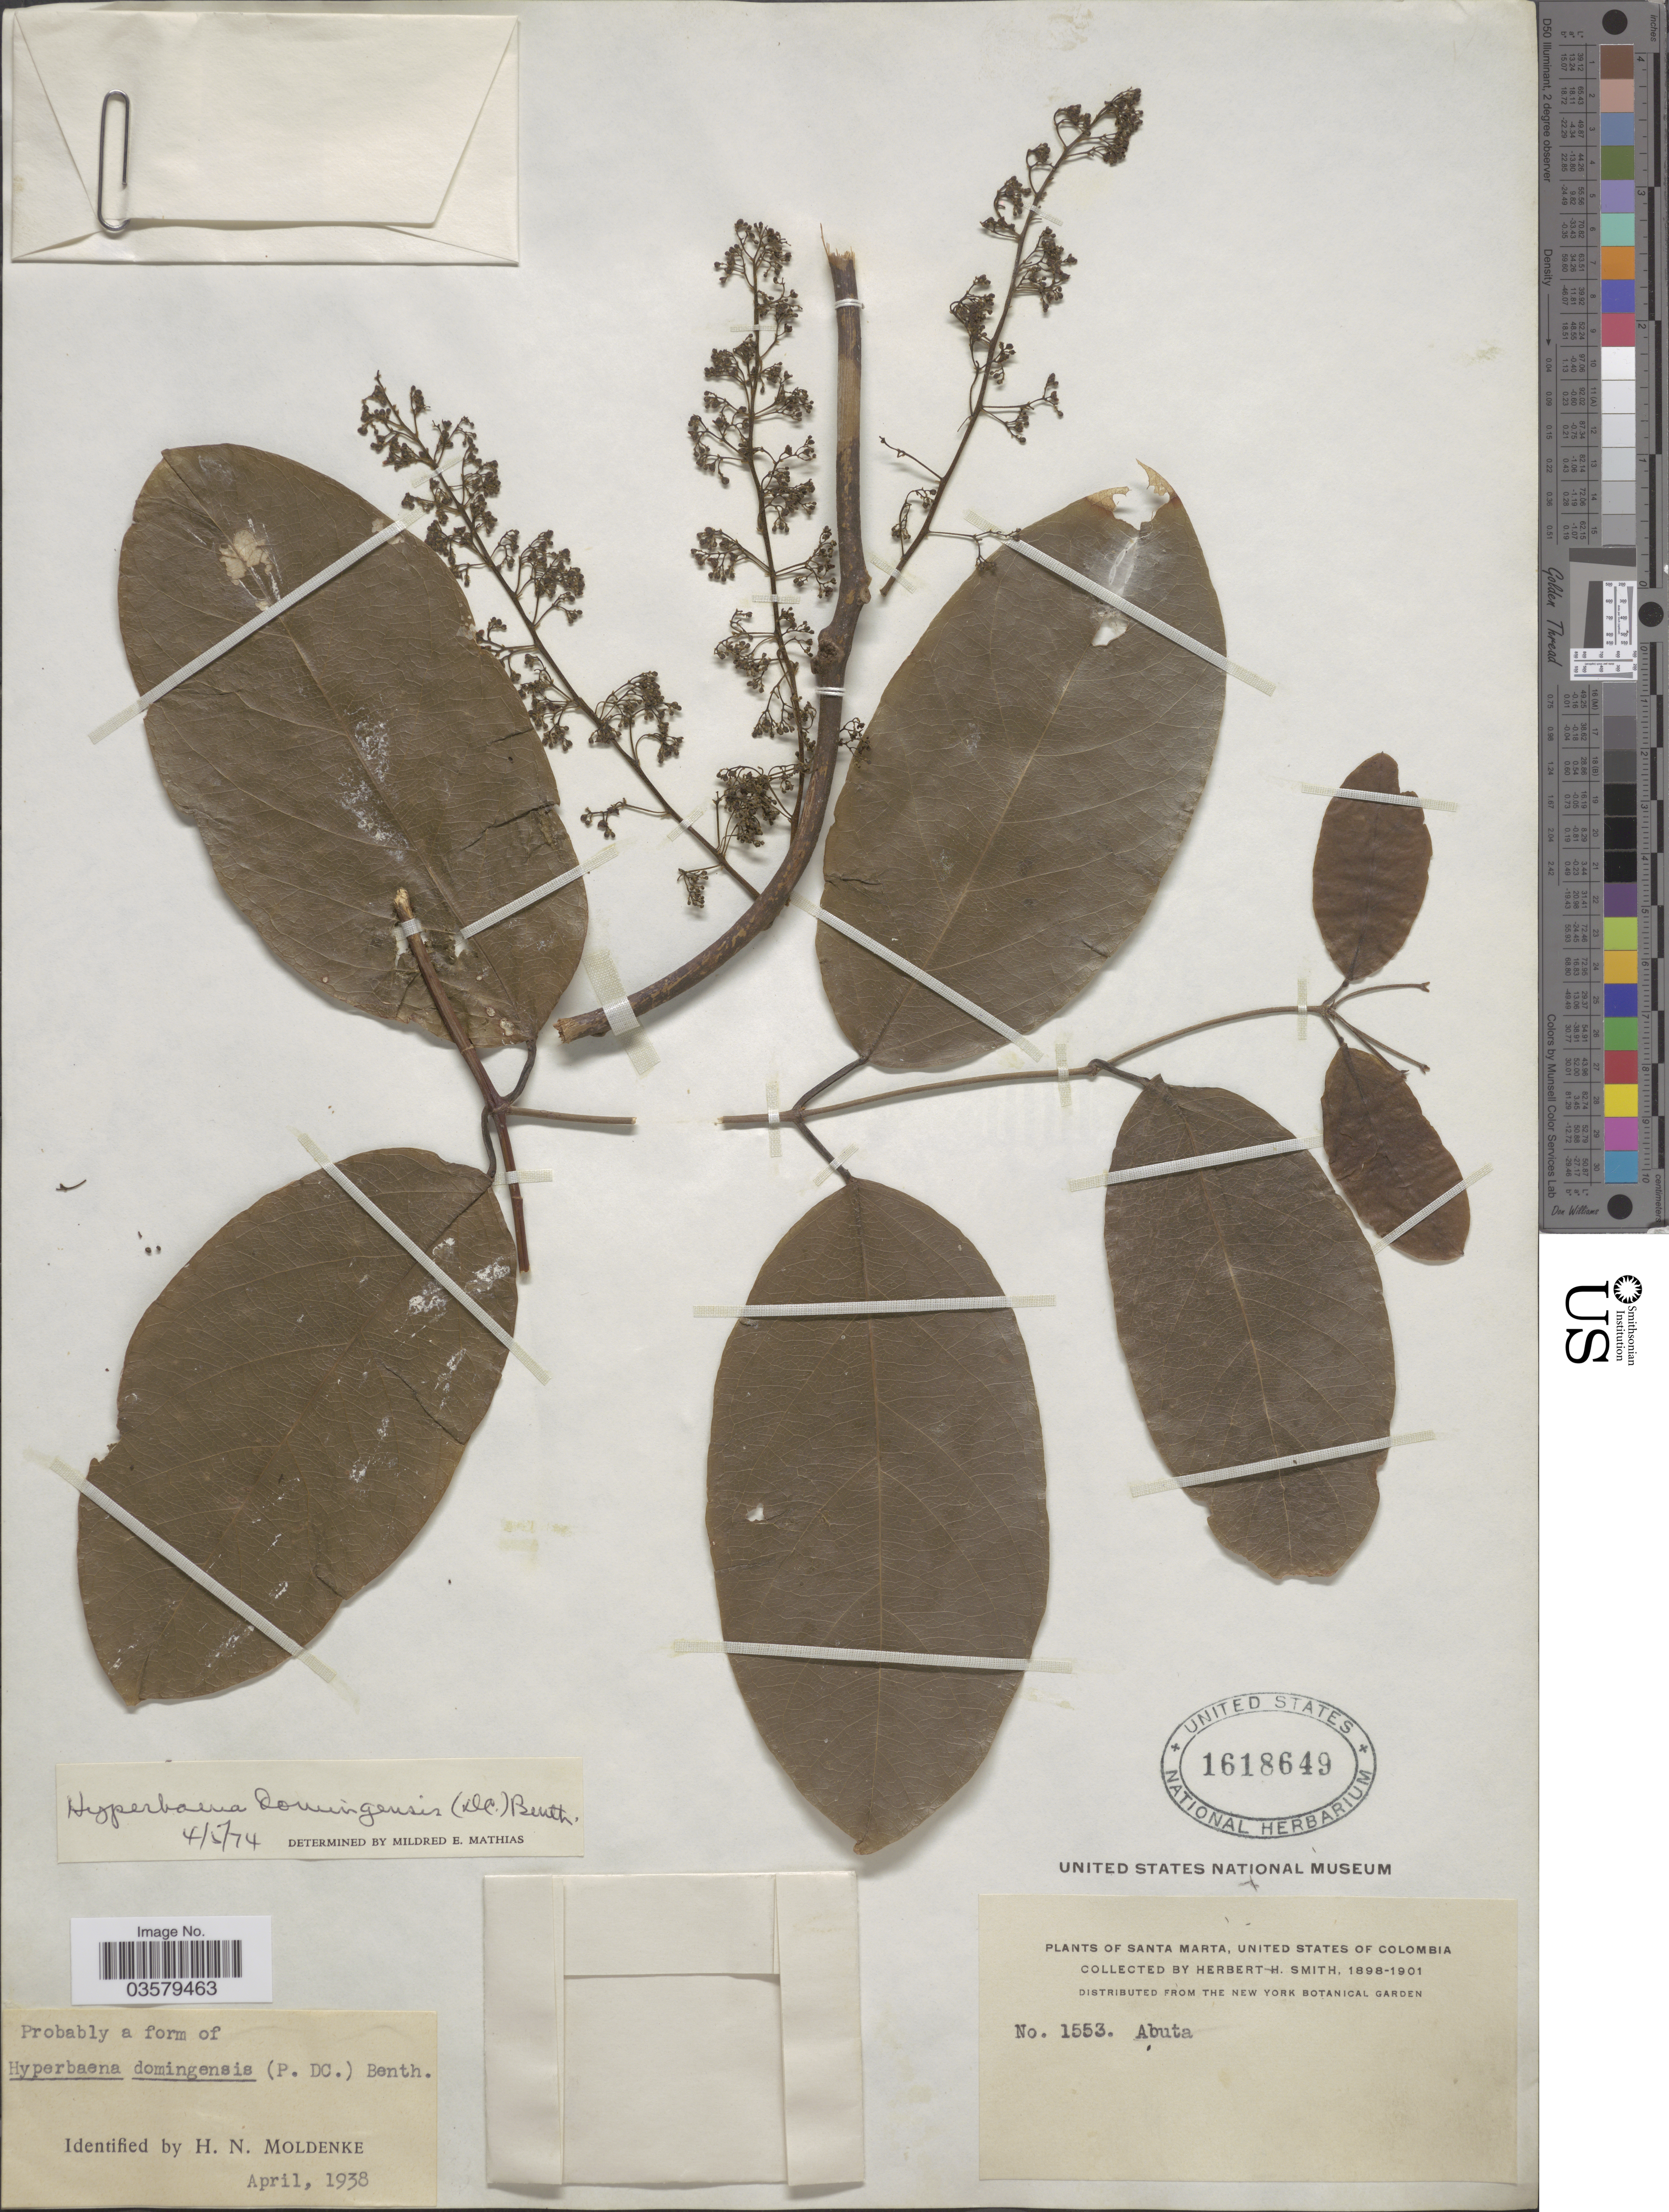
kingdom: Plantae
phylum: Tracheophyta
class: Magnoliopsida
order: Ranunculales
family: Menispermaceae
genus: Hyperbaena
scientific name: Hyperbaena domingensis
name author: (DC.) Benth.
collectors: Herbert H. Smith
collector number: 1553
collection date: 1898/1901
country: Colombia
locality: Santa Marta, United States of Colombia.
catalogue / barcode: US 1618649